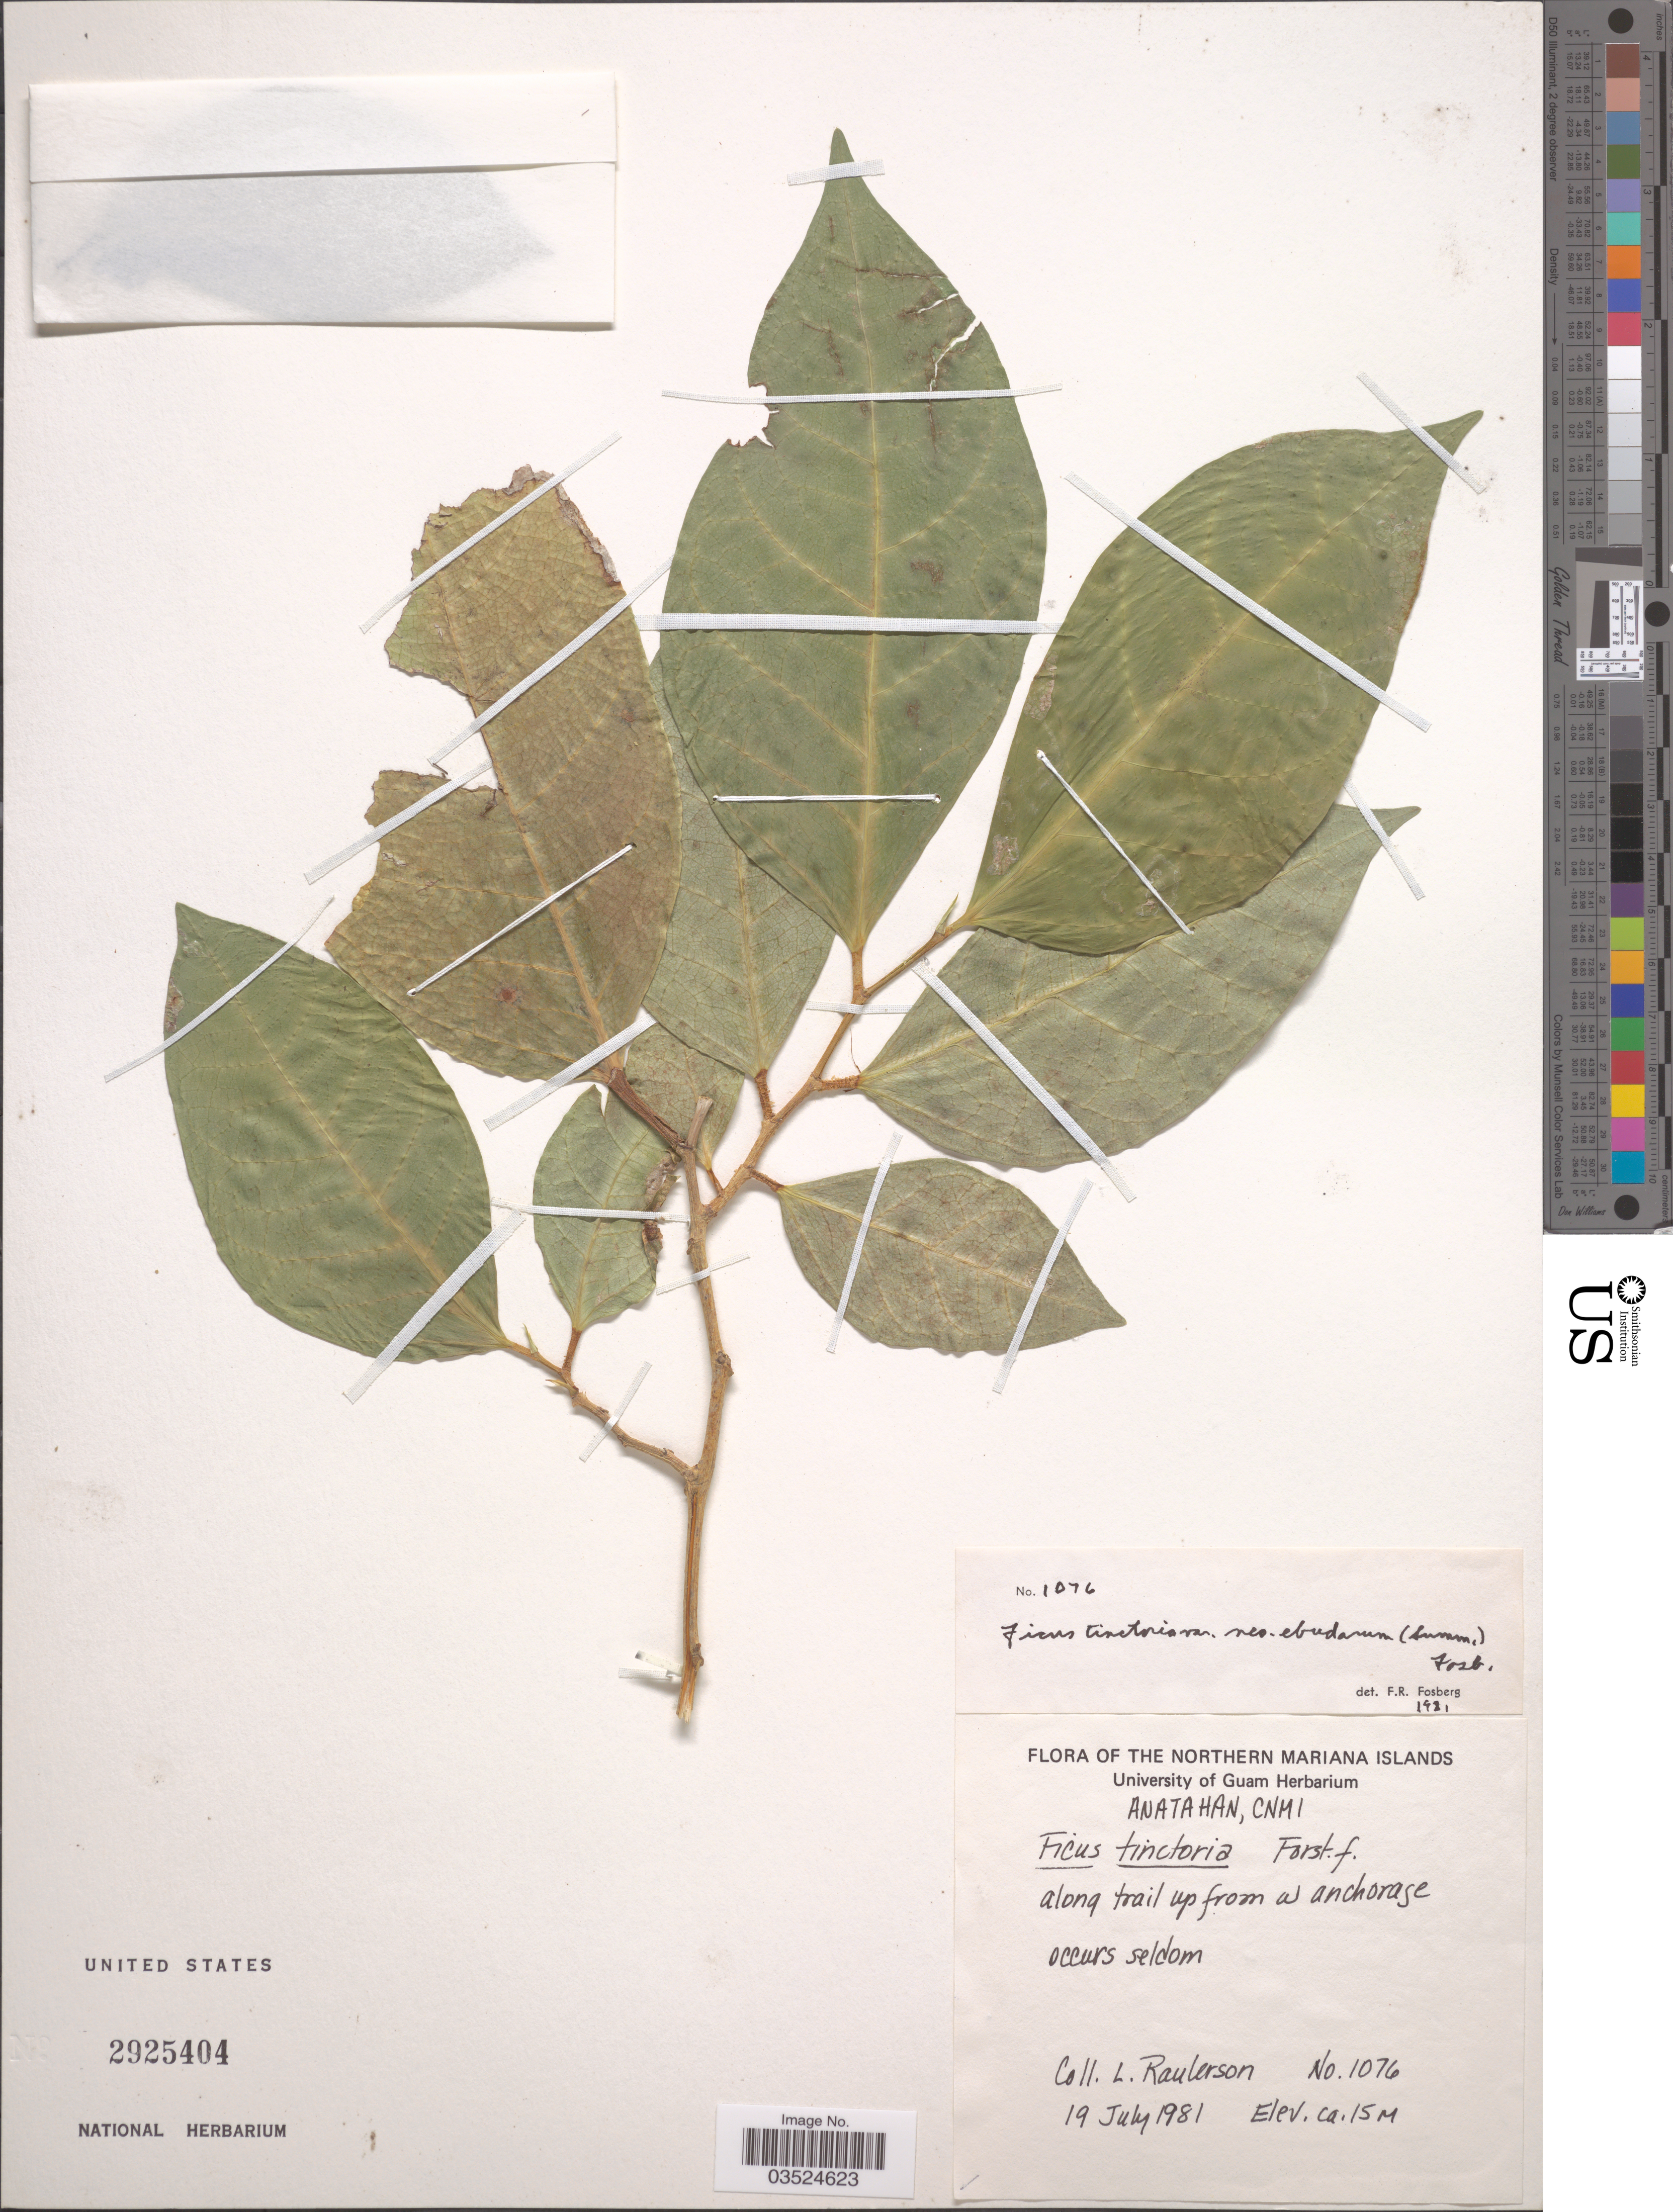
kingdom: Plantae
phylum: Tracheophyta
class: Magnoliopsida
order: Rosales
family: Moraceae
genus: Ficus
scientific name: Ficus tinctoria var. neoebudarum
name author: (Summerh.) Fosberg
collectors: L. Raulerson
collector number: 1076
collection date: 1981-07-19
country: Northern Mariana Islands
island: Anatahan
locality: Anatahan CNMI. Along trail up from W anchorage.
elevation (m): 15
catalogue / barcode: US 2925404